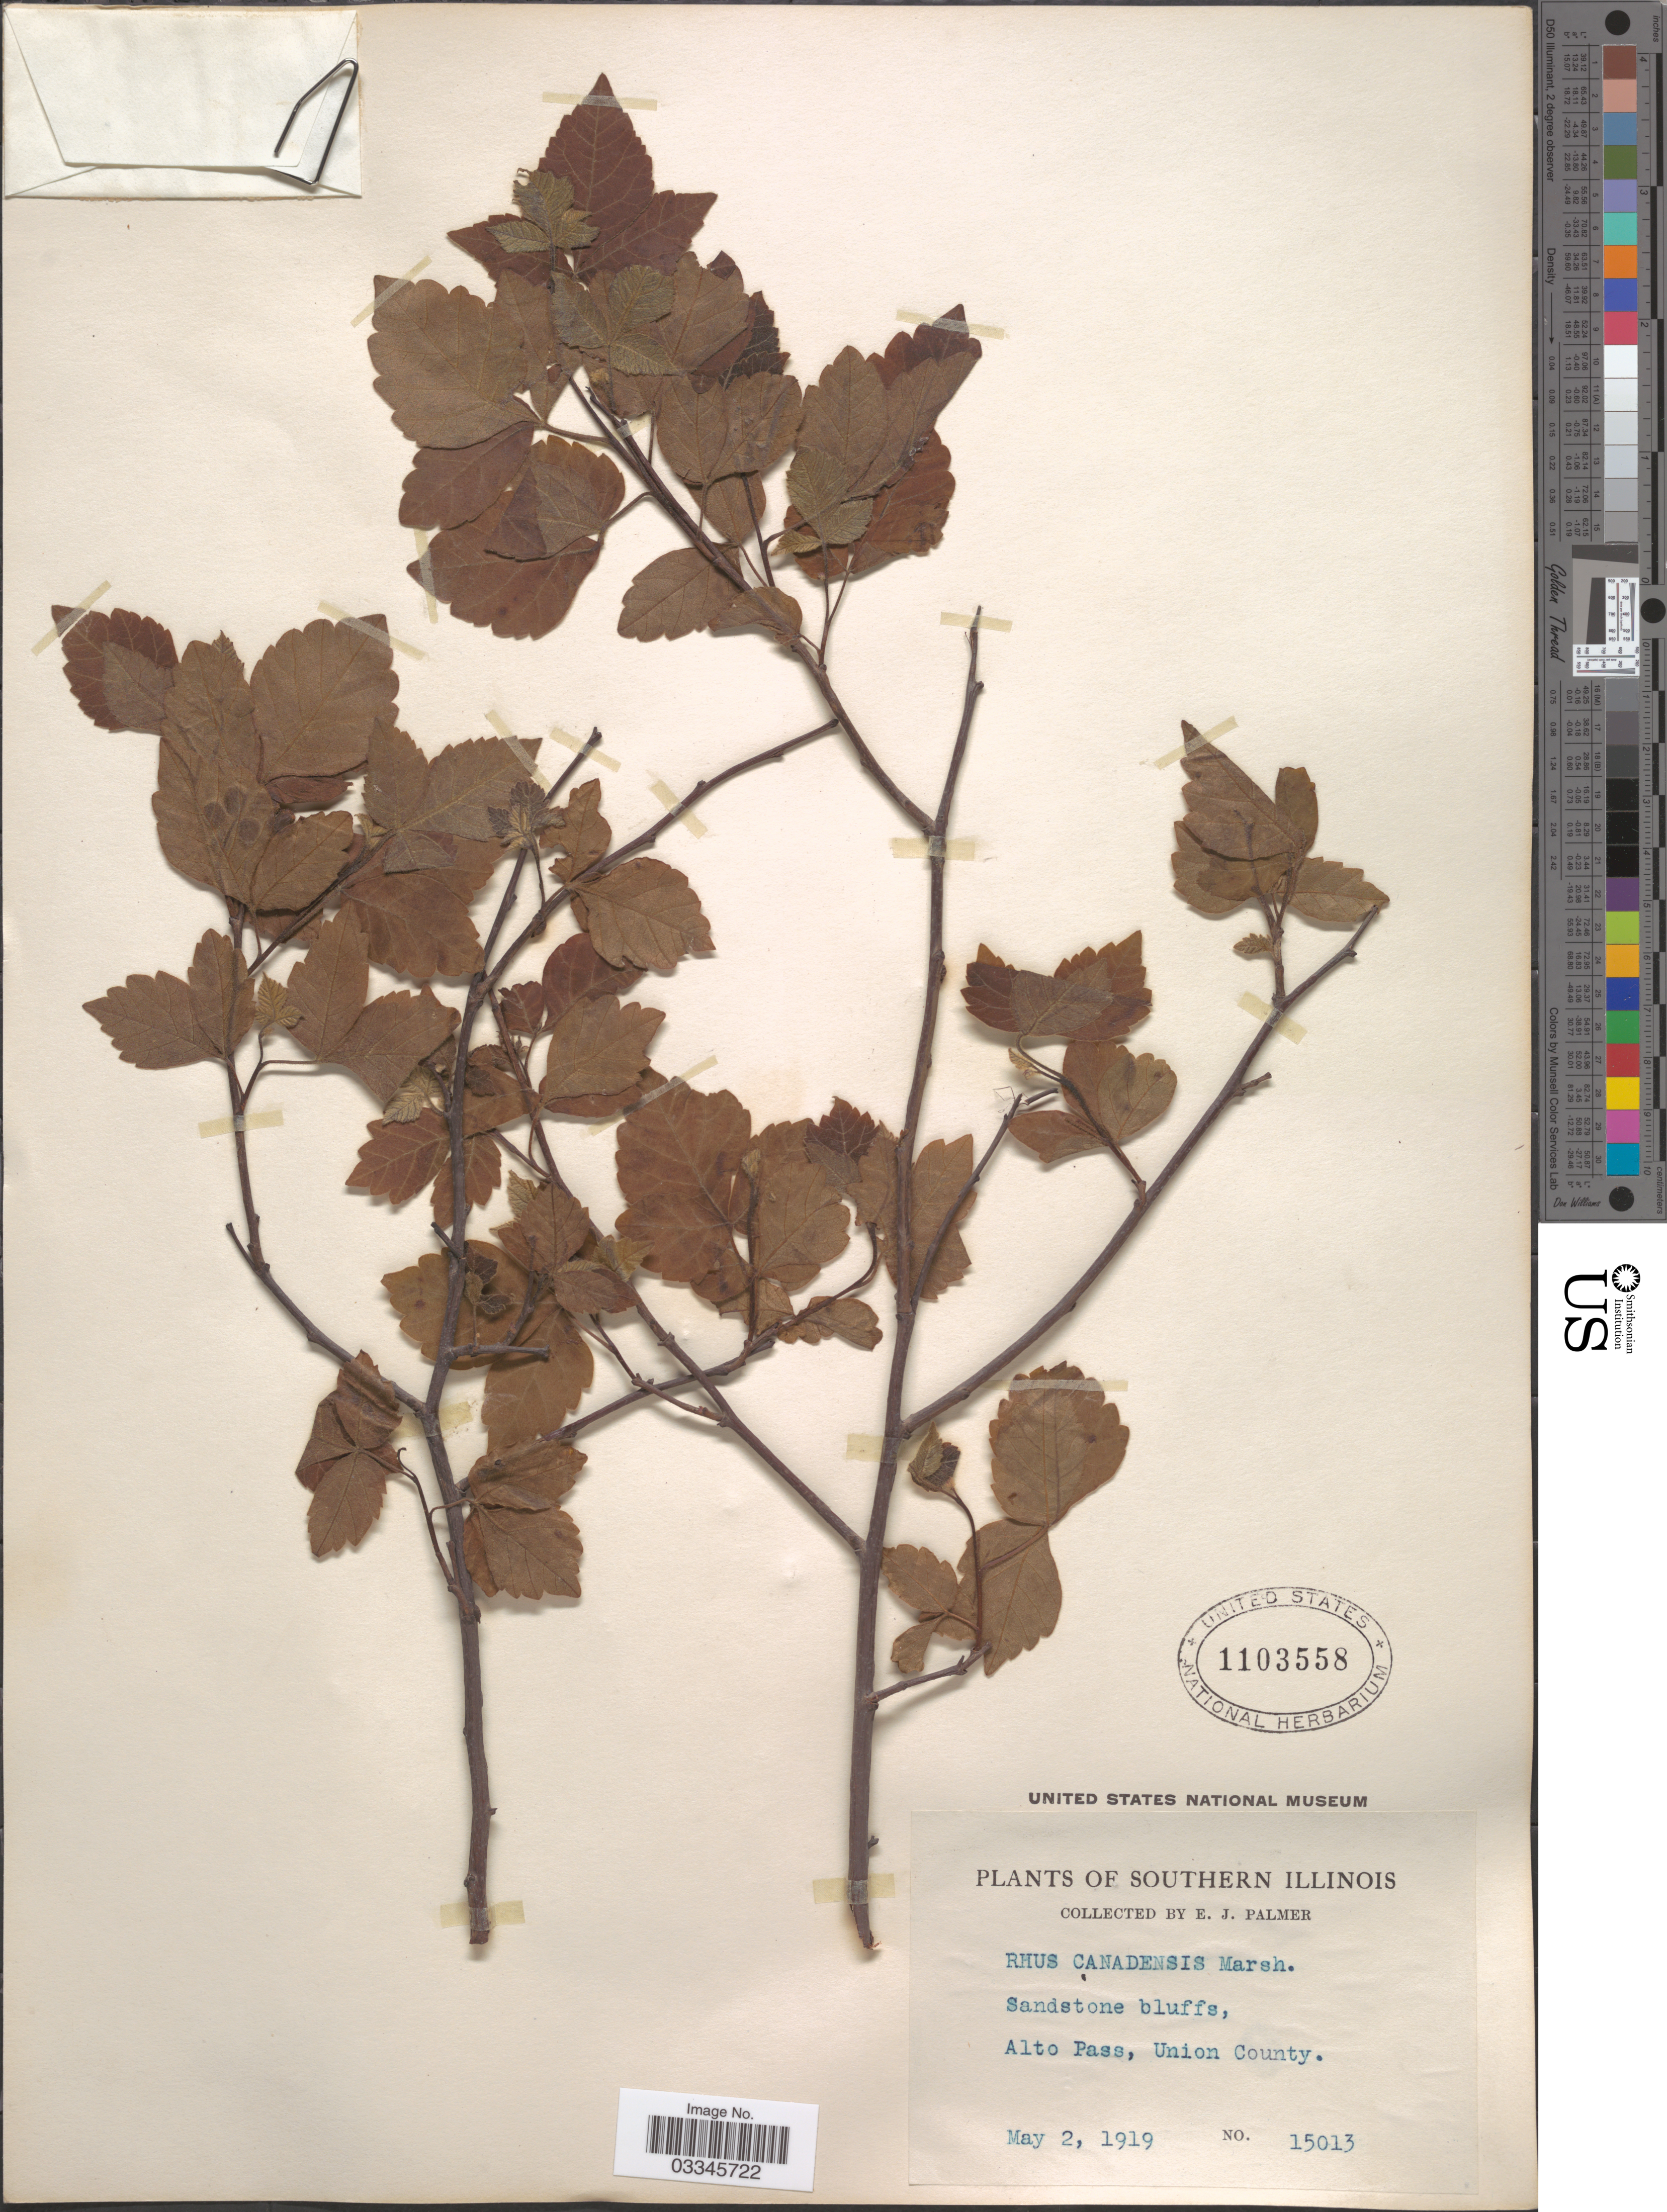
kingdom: Plantae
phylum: Tracheophyta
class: Magnoliopsida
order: Sapindales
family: Anacardiaceae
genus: Rhus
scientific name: Rhus canadensis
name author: Marshall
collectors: E. J. Palmer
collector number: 15013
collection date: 1919-05-02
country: United States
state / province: Illinois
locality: Southern Illinois. Alto Pass, Union County.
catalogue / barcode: US 1103558